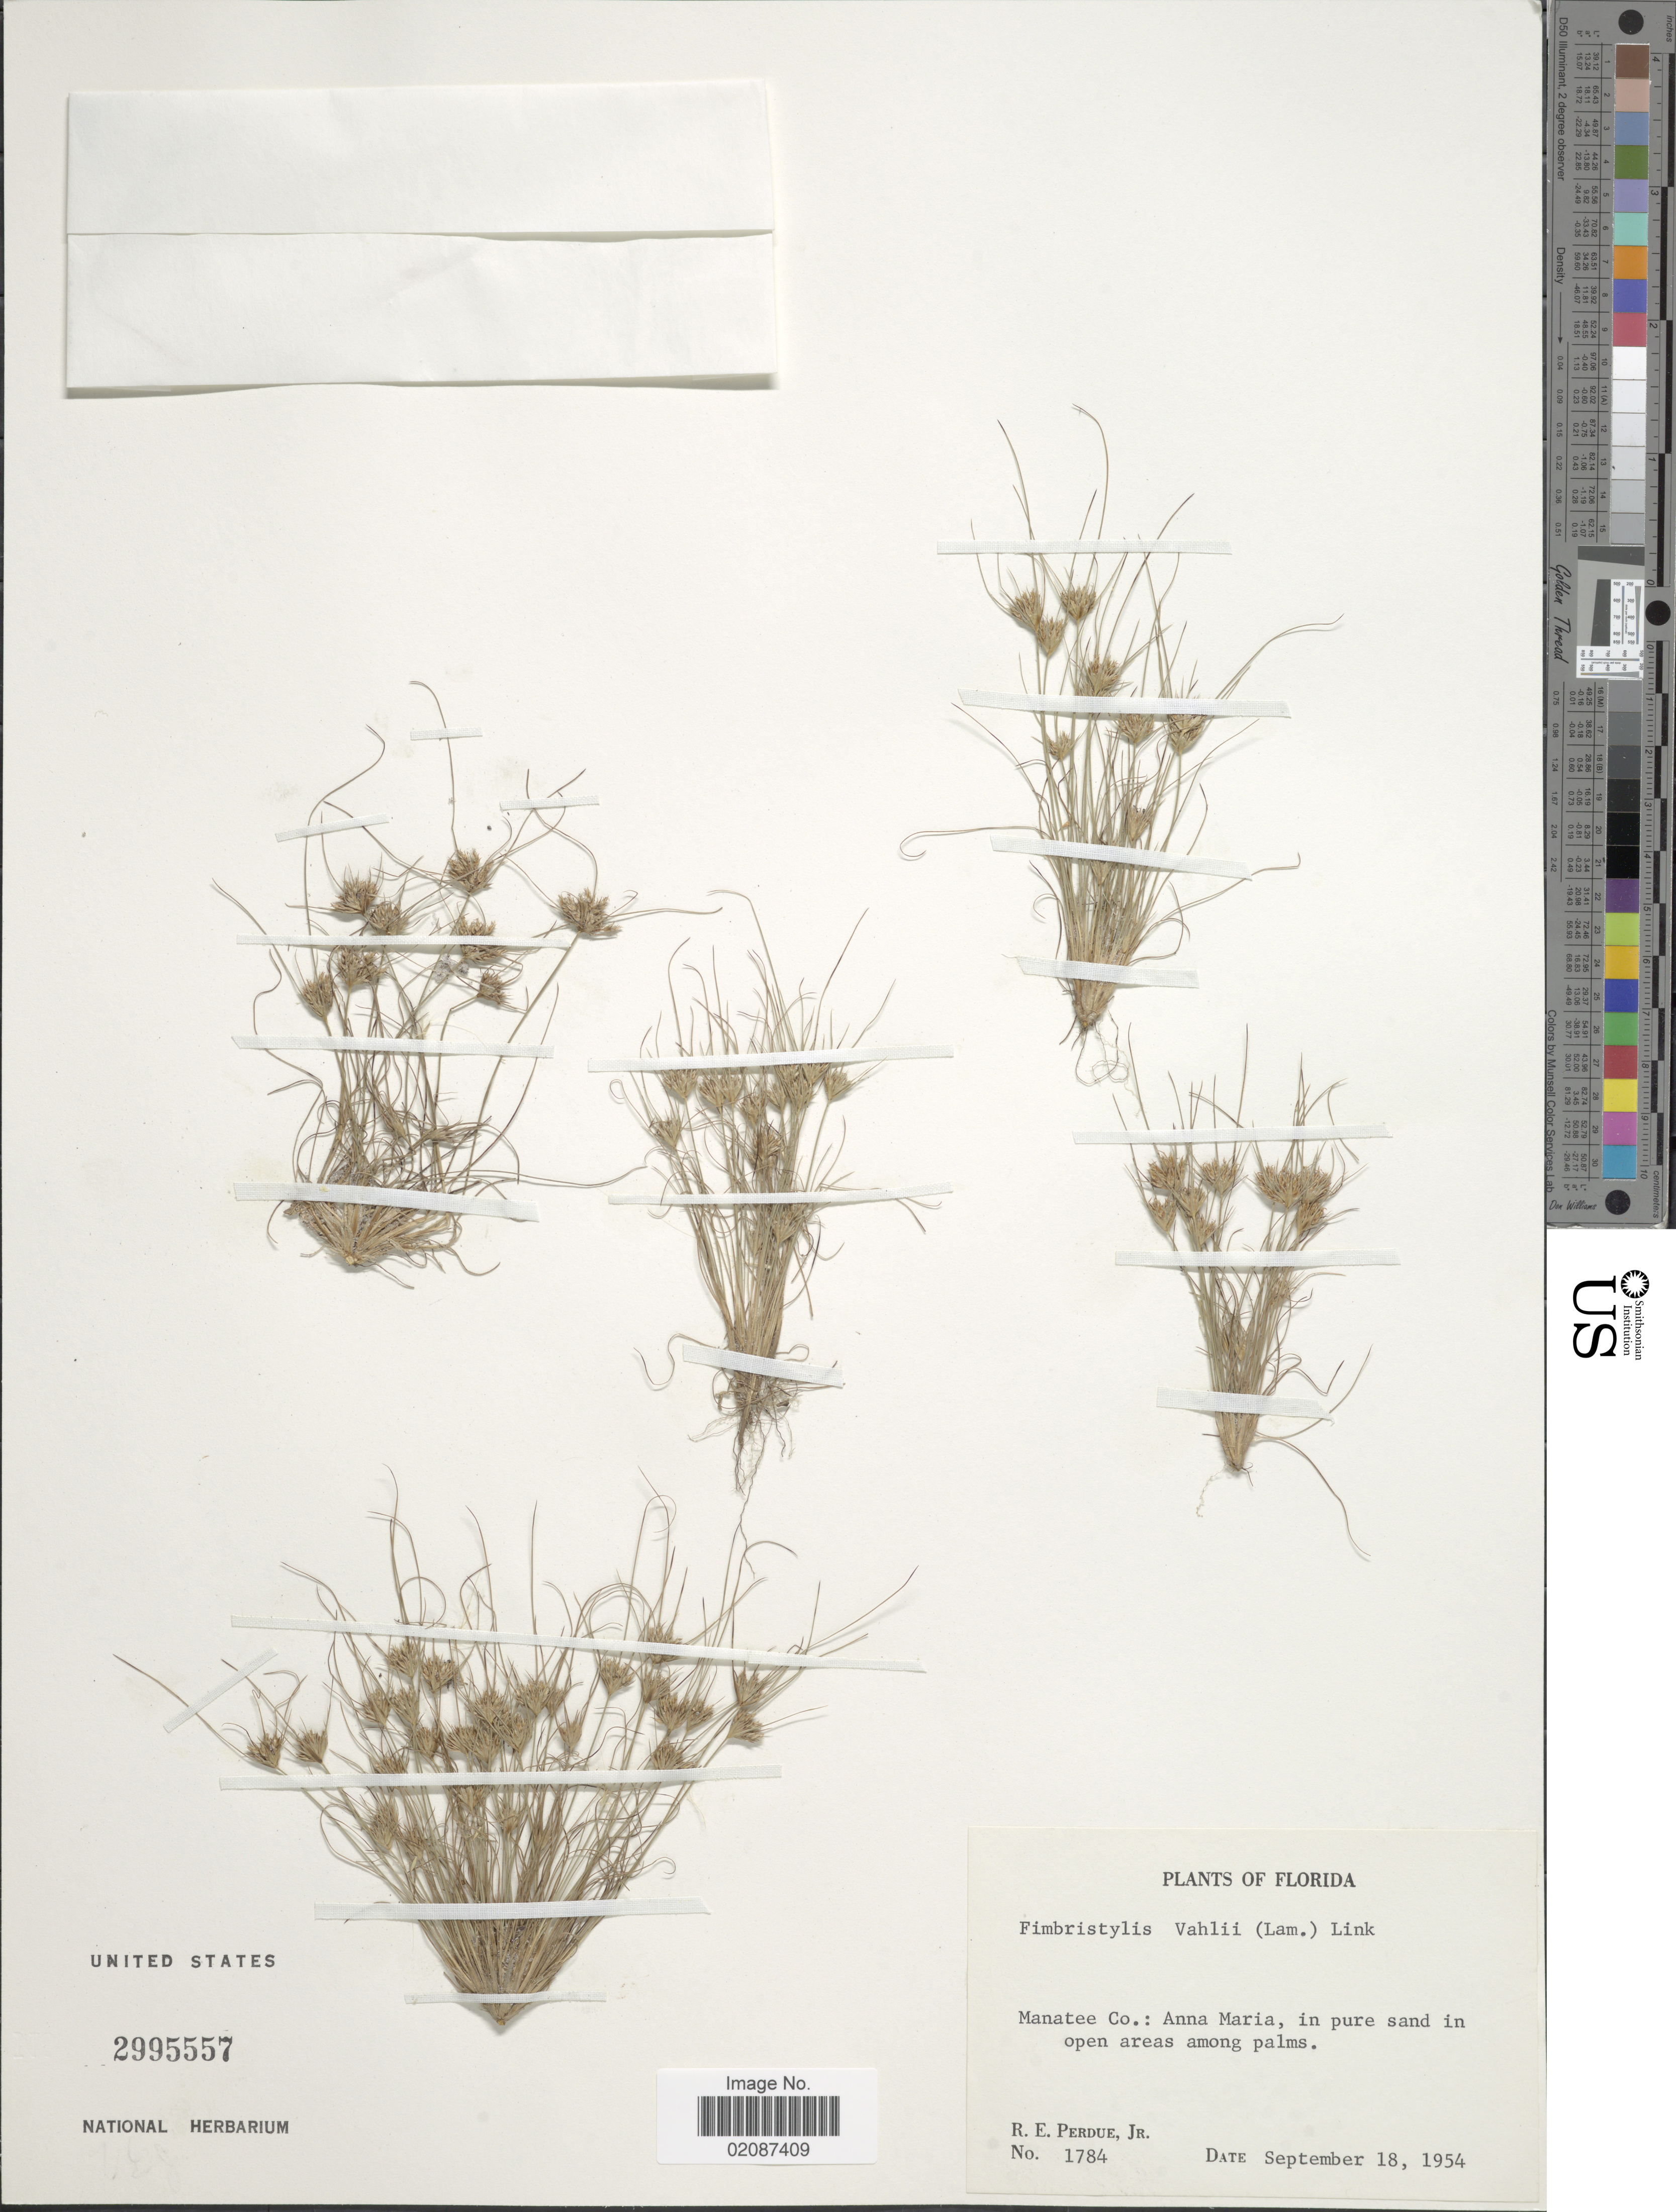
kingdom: Plantae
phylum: Tracheophyta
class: Liliopsida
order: Poales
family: Cyperaceae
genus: Fimbristylis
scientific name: Fimbristylis vahlii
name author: (Lam.) Link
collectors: R. E. Perdue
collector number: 1784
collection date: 1954-09-18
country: United States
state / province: Florida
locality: Manatee Co.: Anna Maria, in pure sand in open areas among palms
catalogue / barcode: US 2995557